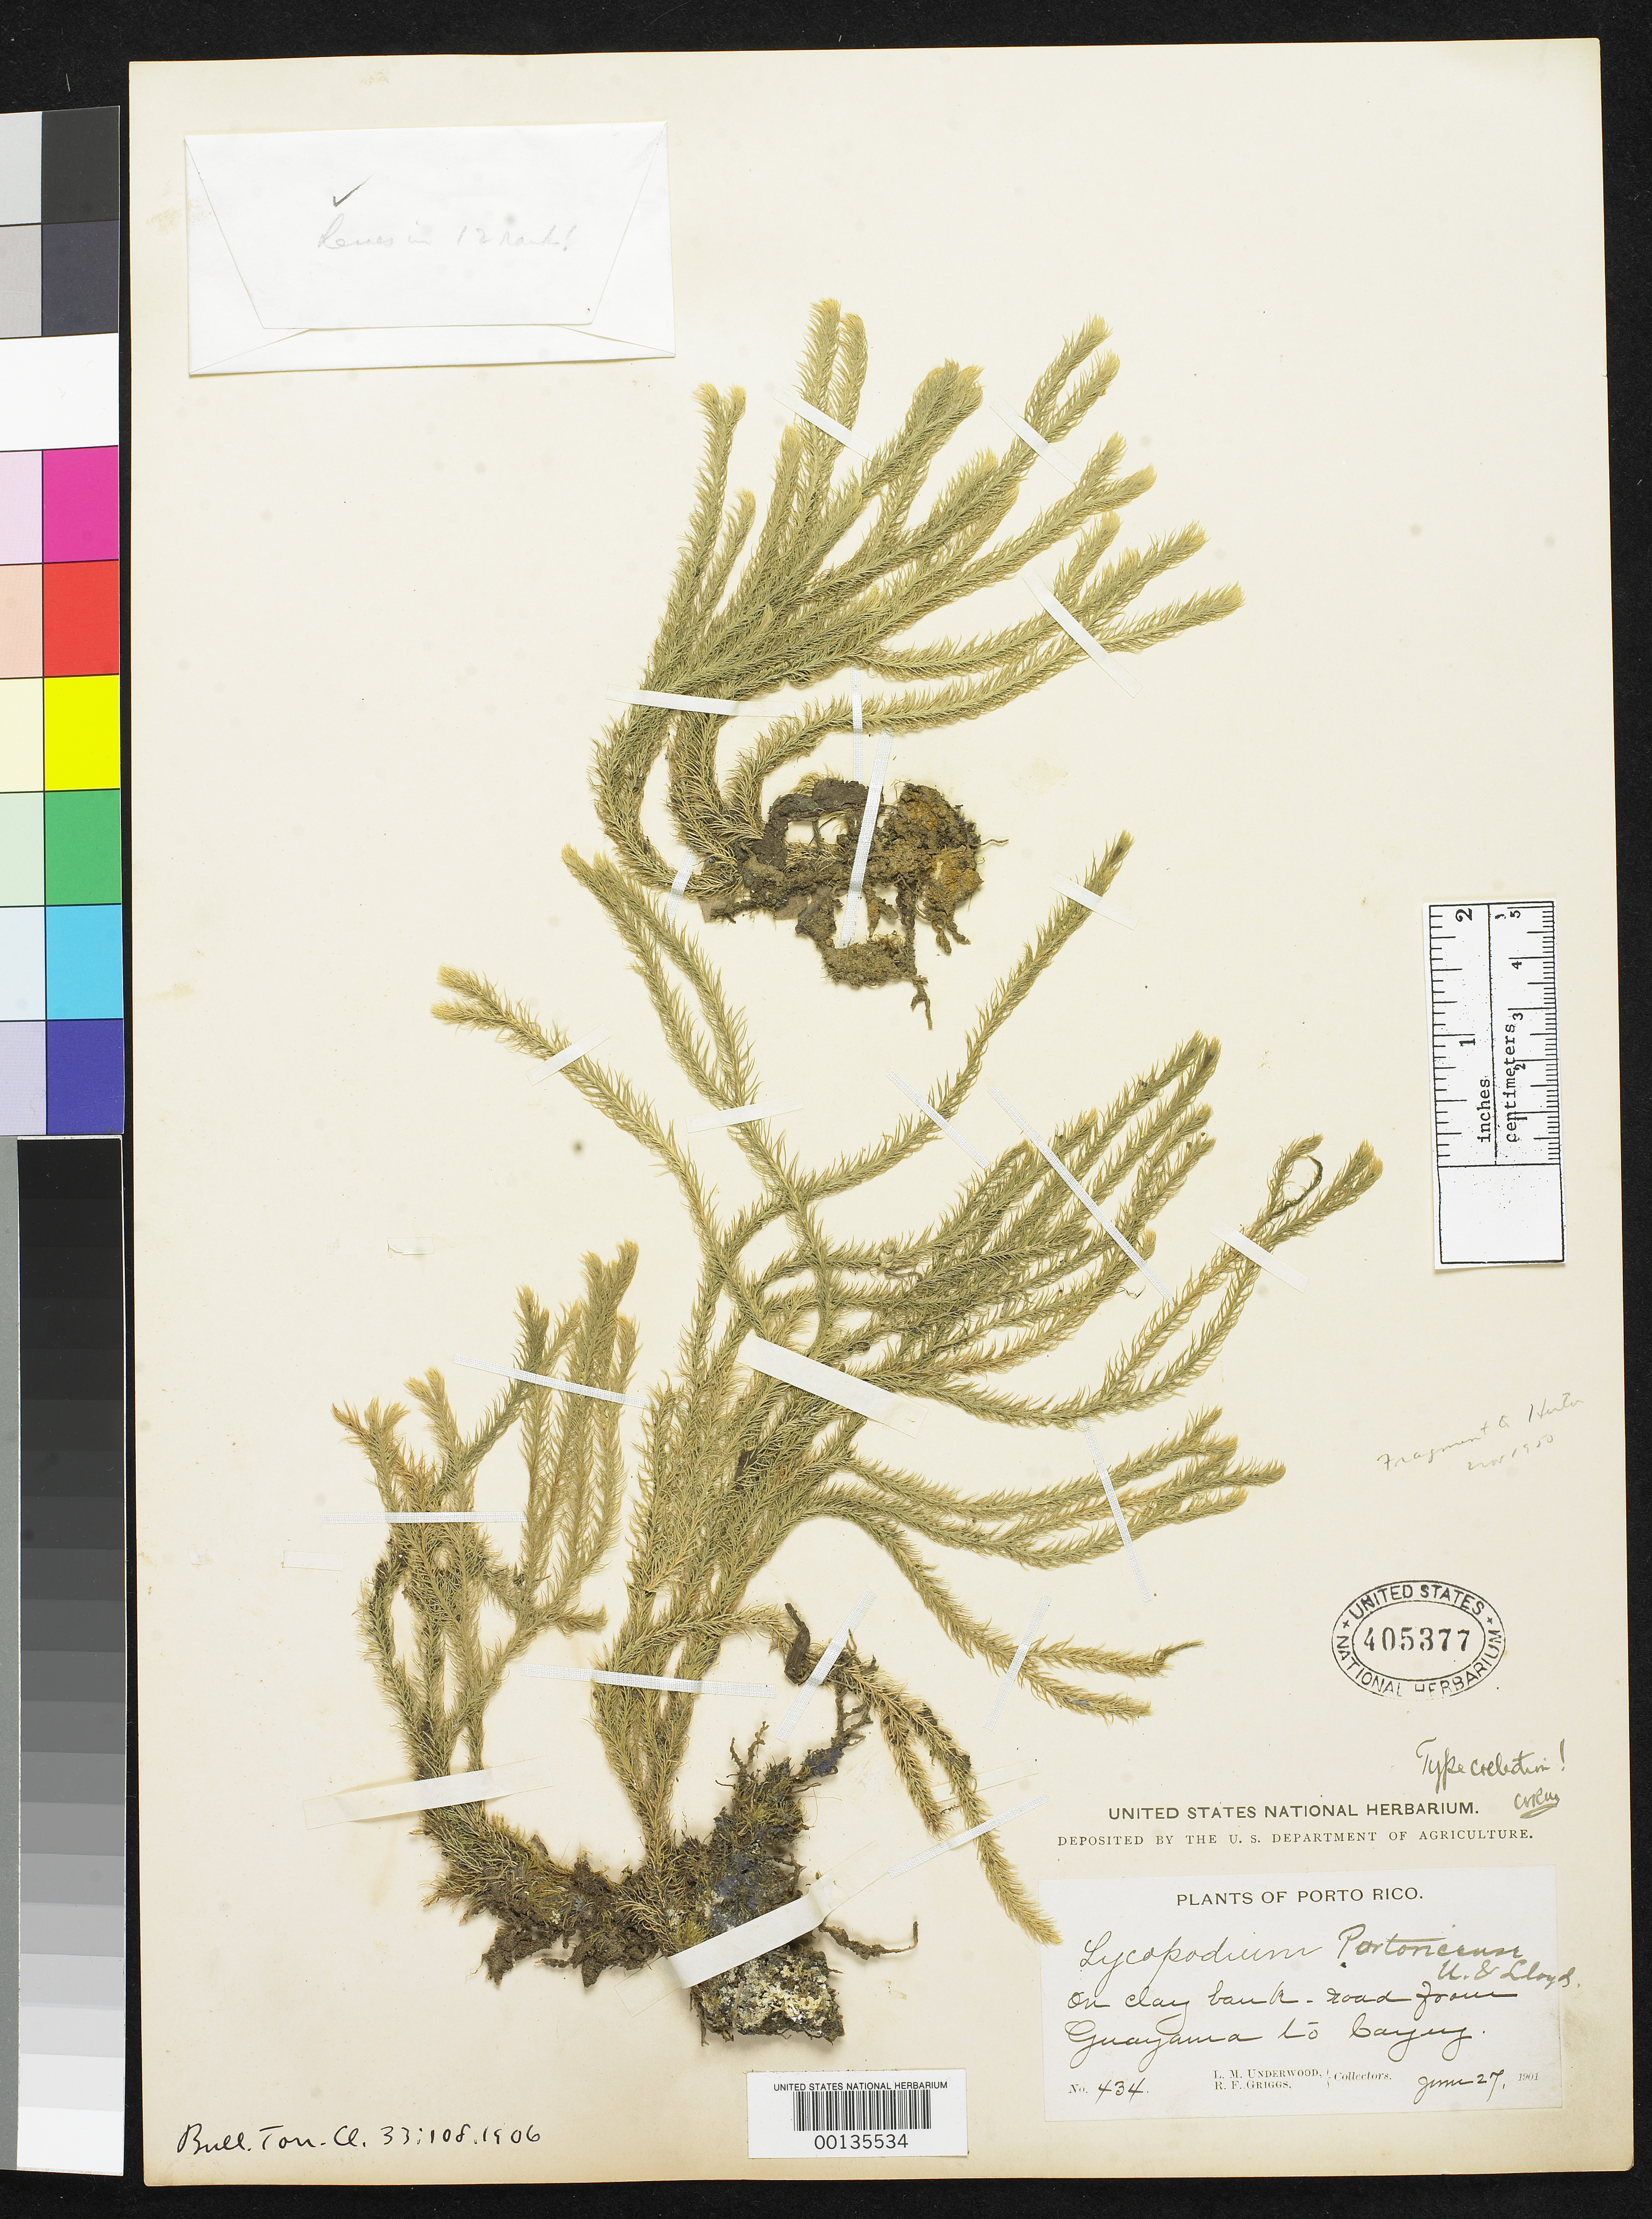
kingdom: Plantae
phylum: Tracheophyta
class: Lycopodiopsida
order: Lycopodiales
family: Lycopodiaceae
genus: Lycopodium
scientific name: Lycopodium portoricense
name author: Underw. & F.E. Lloyd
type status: Type Collection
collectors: L. M. Underwood & R. F. Griggs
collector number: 434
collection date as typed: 27 Jan 1892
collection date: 1892-01-27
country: Puerto Rico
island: Greater Antilles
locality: Guayama to Cayuj.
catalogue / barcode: US 405377